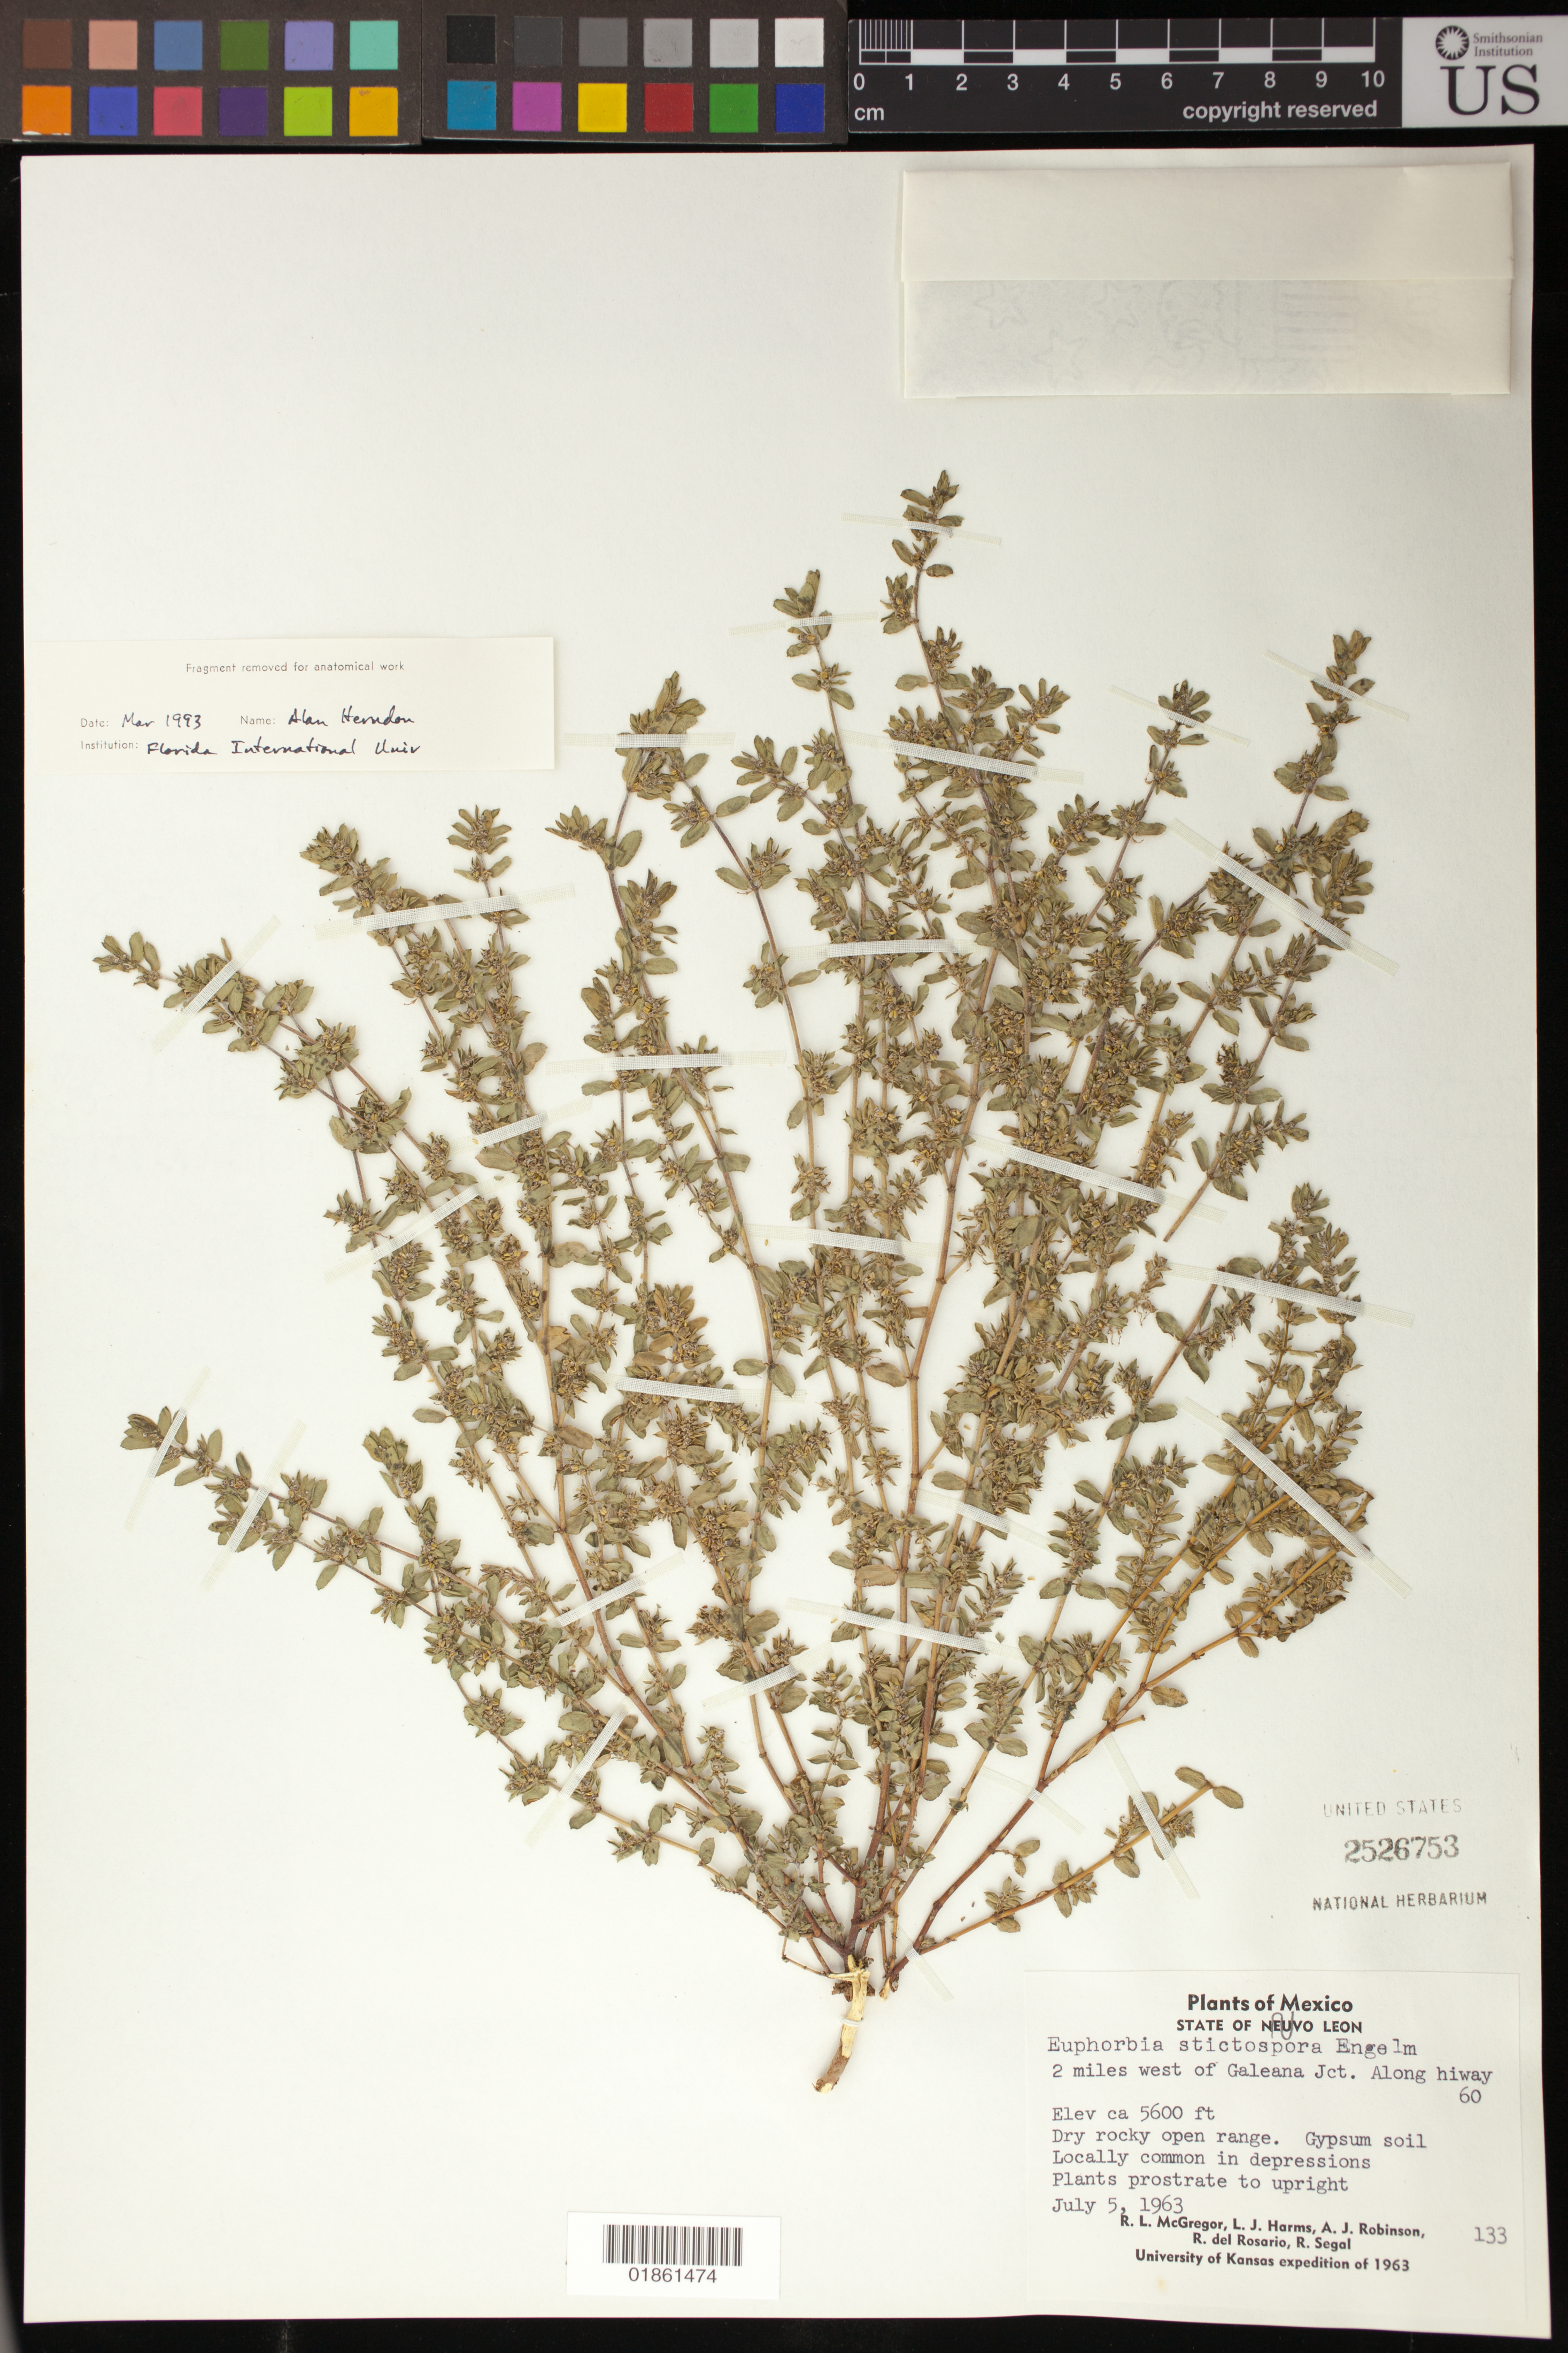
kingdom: Plantae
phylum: Tracheophyta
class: Magnoliopsida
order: Malpighiales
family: Euphorbiaceae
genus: Euphorbia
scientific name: Euphorbia stictospora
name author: Engelm.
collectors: R. McGregor, L. Harms, A. J. Robinson, R. del Rosario & R. Segal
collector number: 133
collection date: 1963-07-05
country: Mexico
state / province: Nuevo León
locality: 2 miles west of Galeana Jct. Along hiway 60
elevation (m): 1707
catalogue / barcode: US 2526753